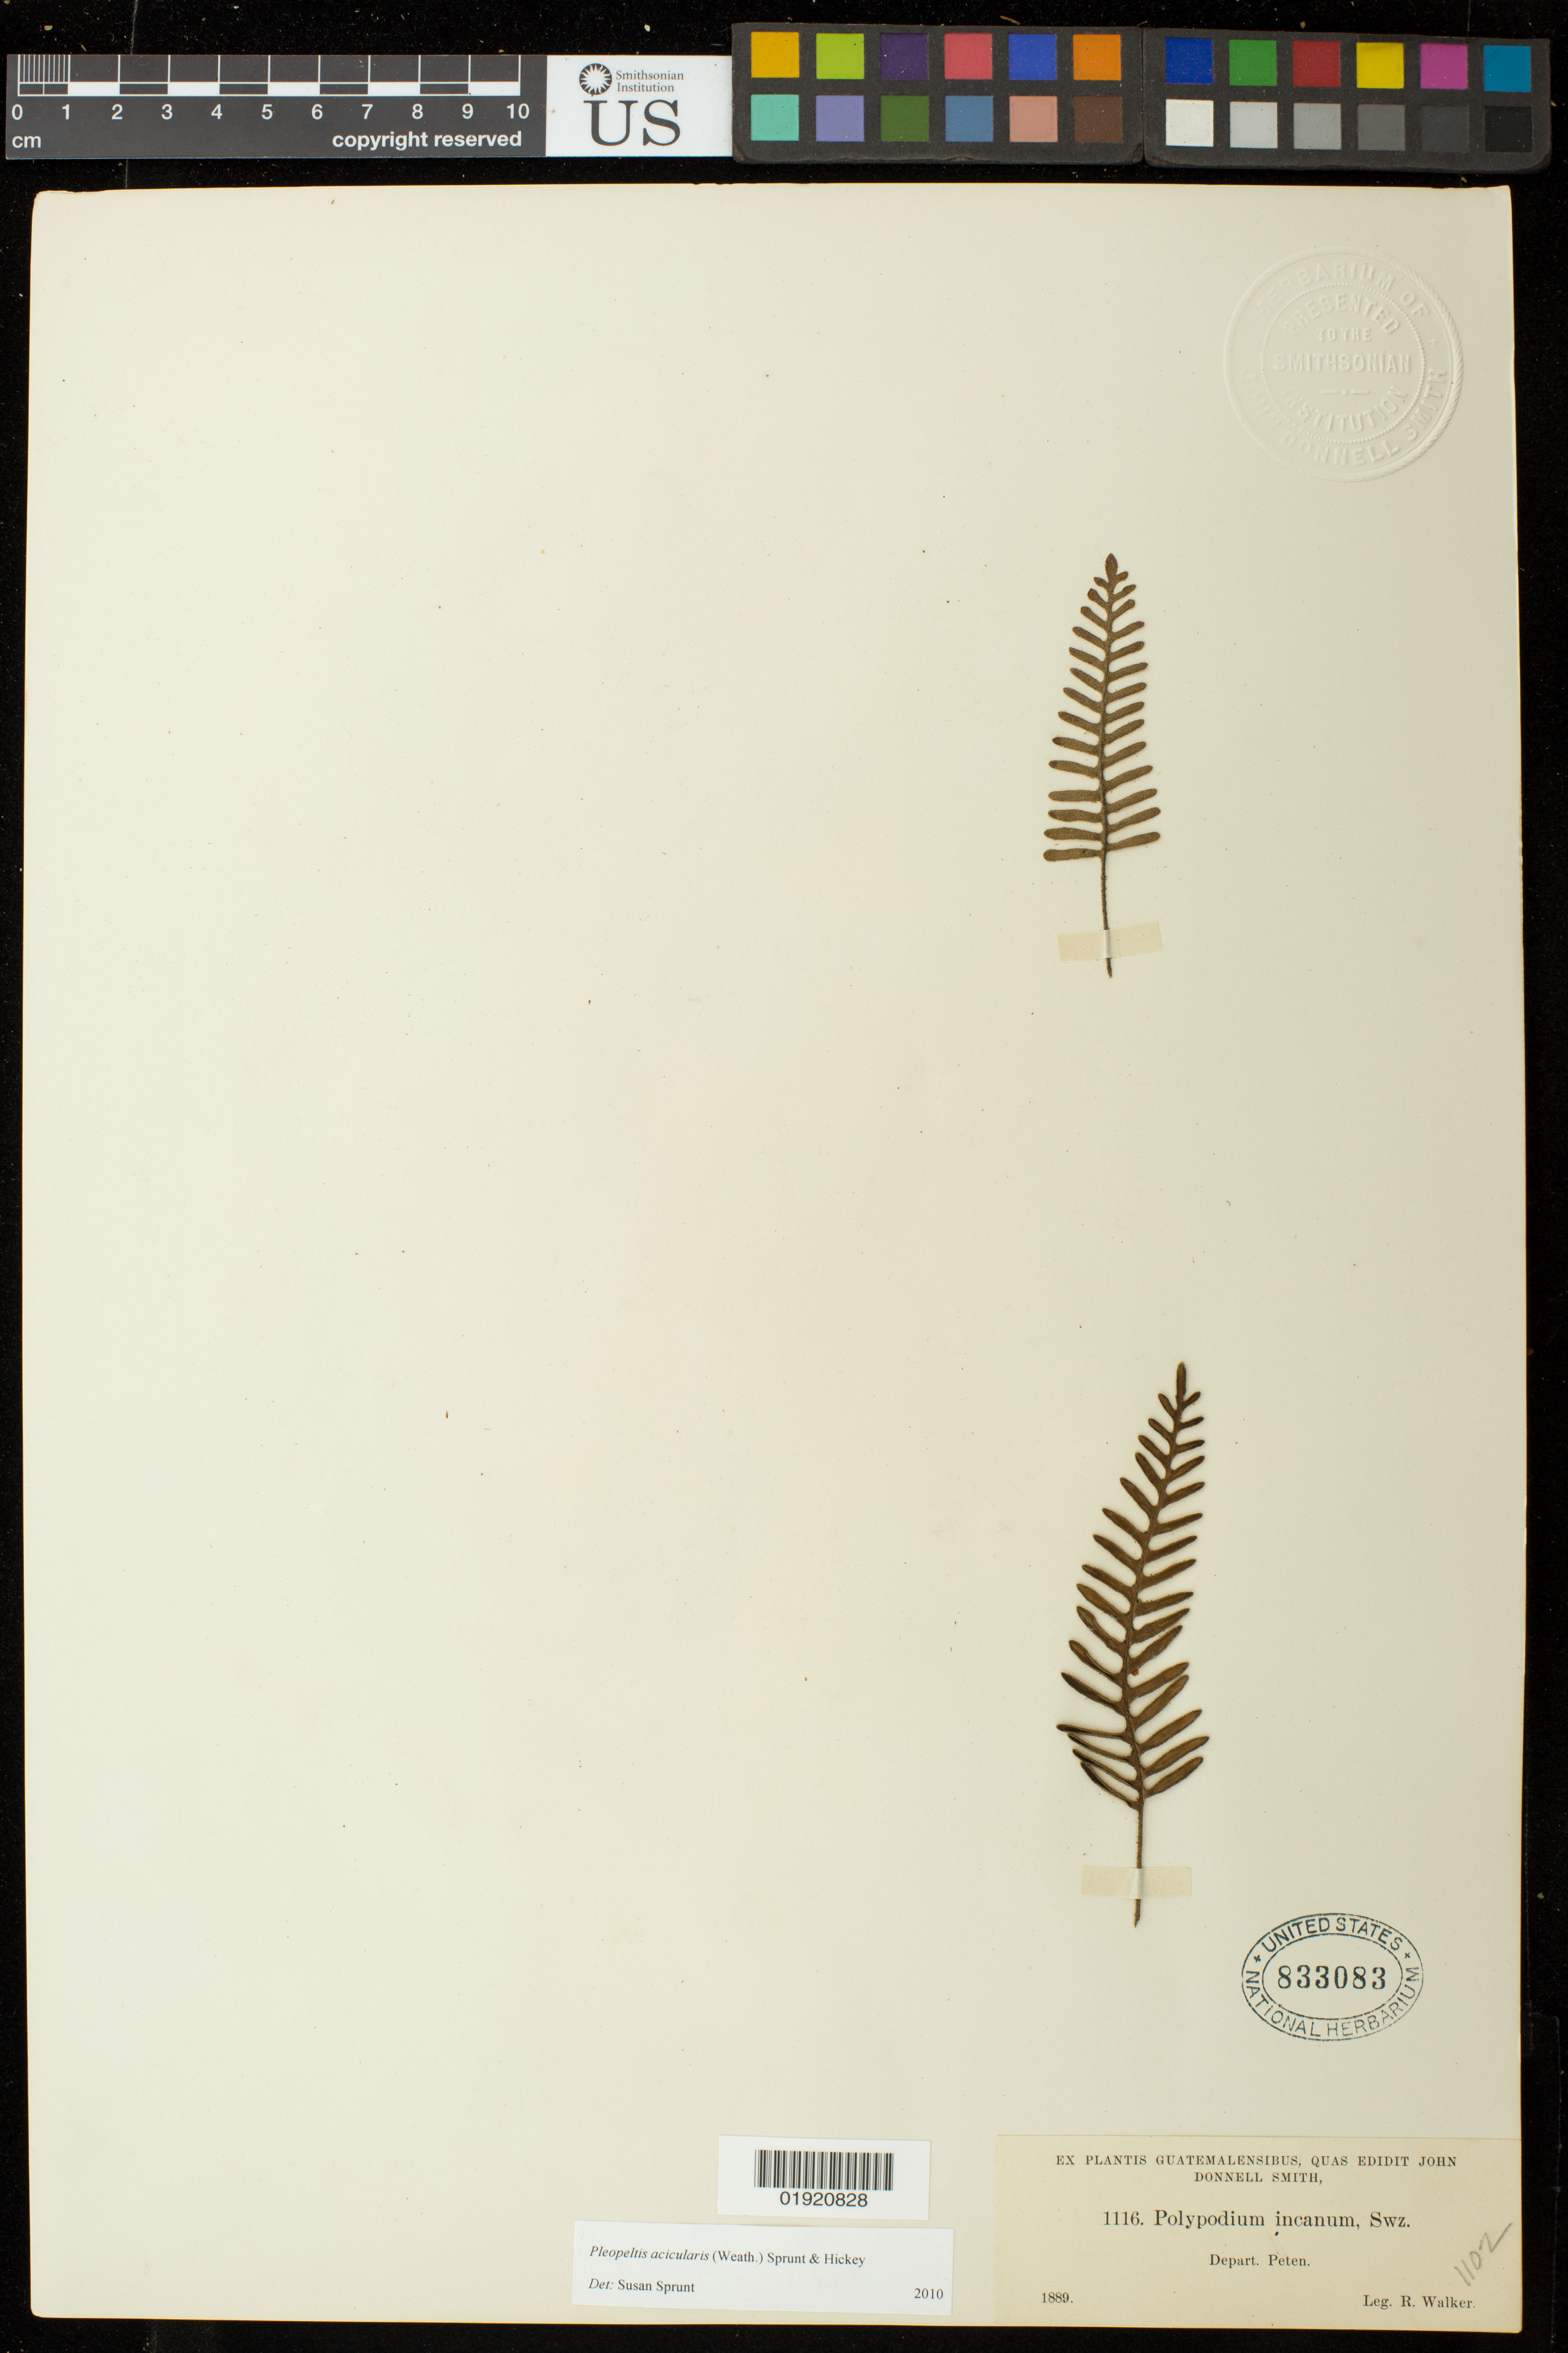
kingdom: Plantae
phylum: Tracheophyta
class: Polypodiopsida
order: Polypodiales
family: Polypodiaceae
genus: Pleopeltis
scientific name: Pleopeltis acicularis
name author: (Weath.) A.R. Sm. & Krömer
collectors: R. Walker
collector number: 1116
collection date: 1889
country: Guatemala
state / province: El Petén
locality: Guatemala. Depart. Peten.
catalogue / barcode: US 833083